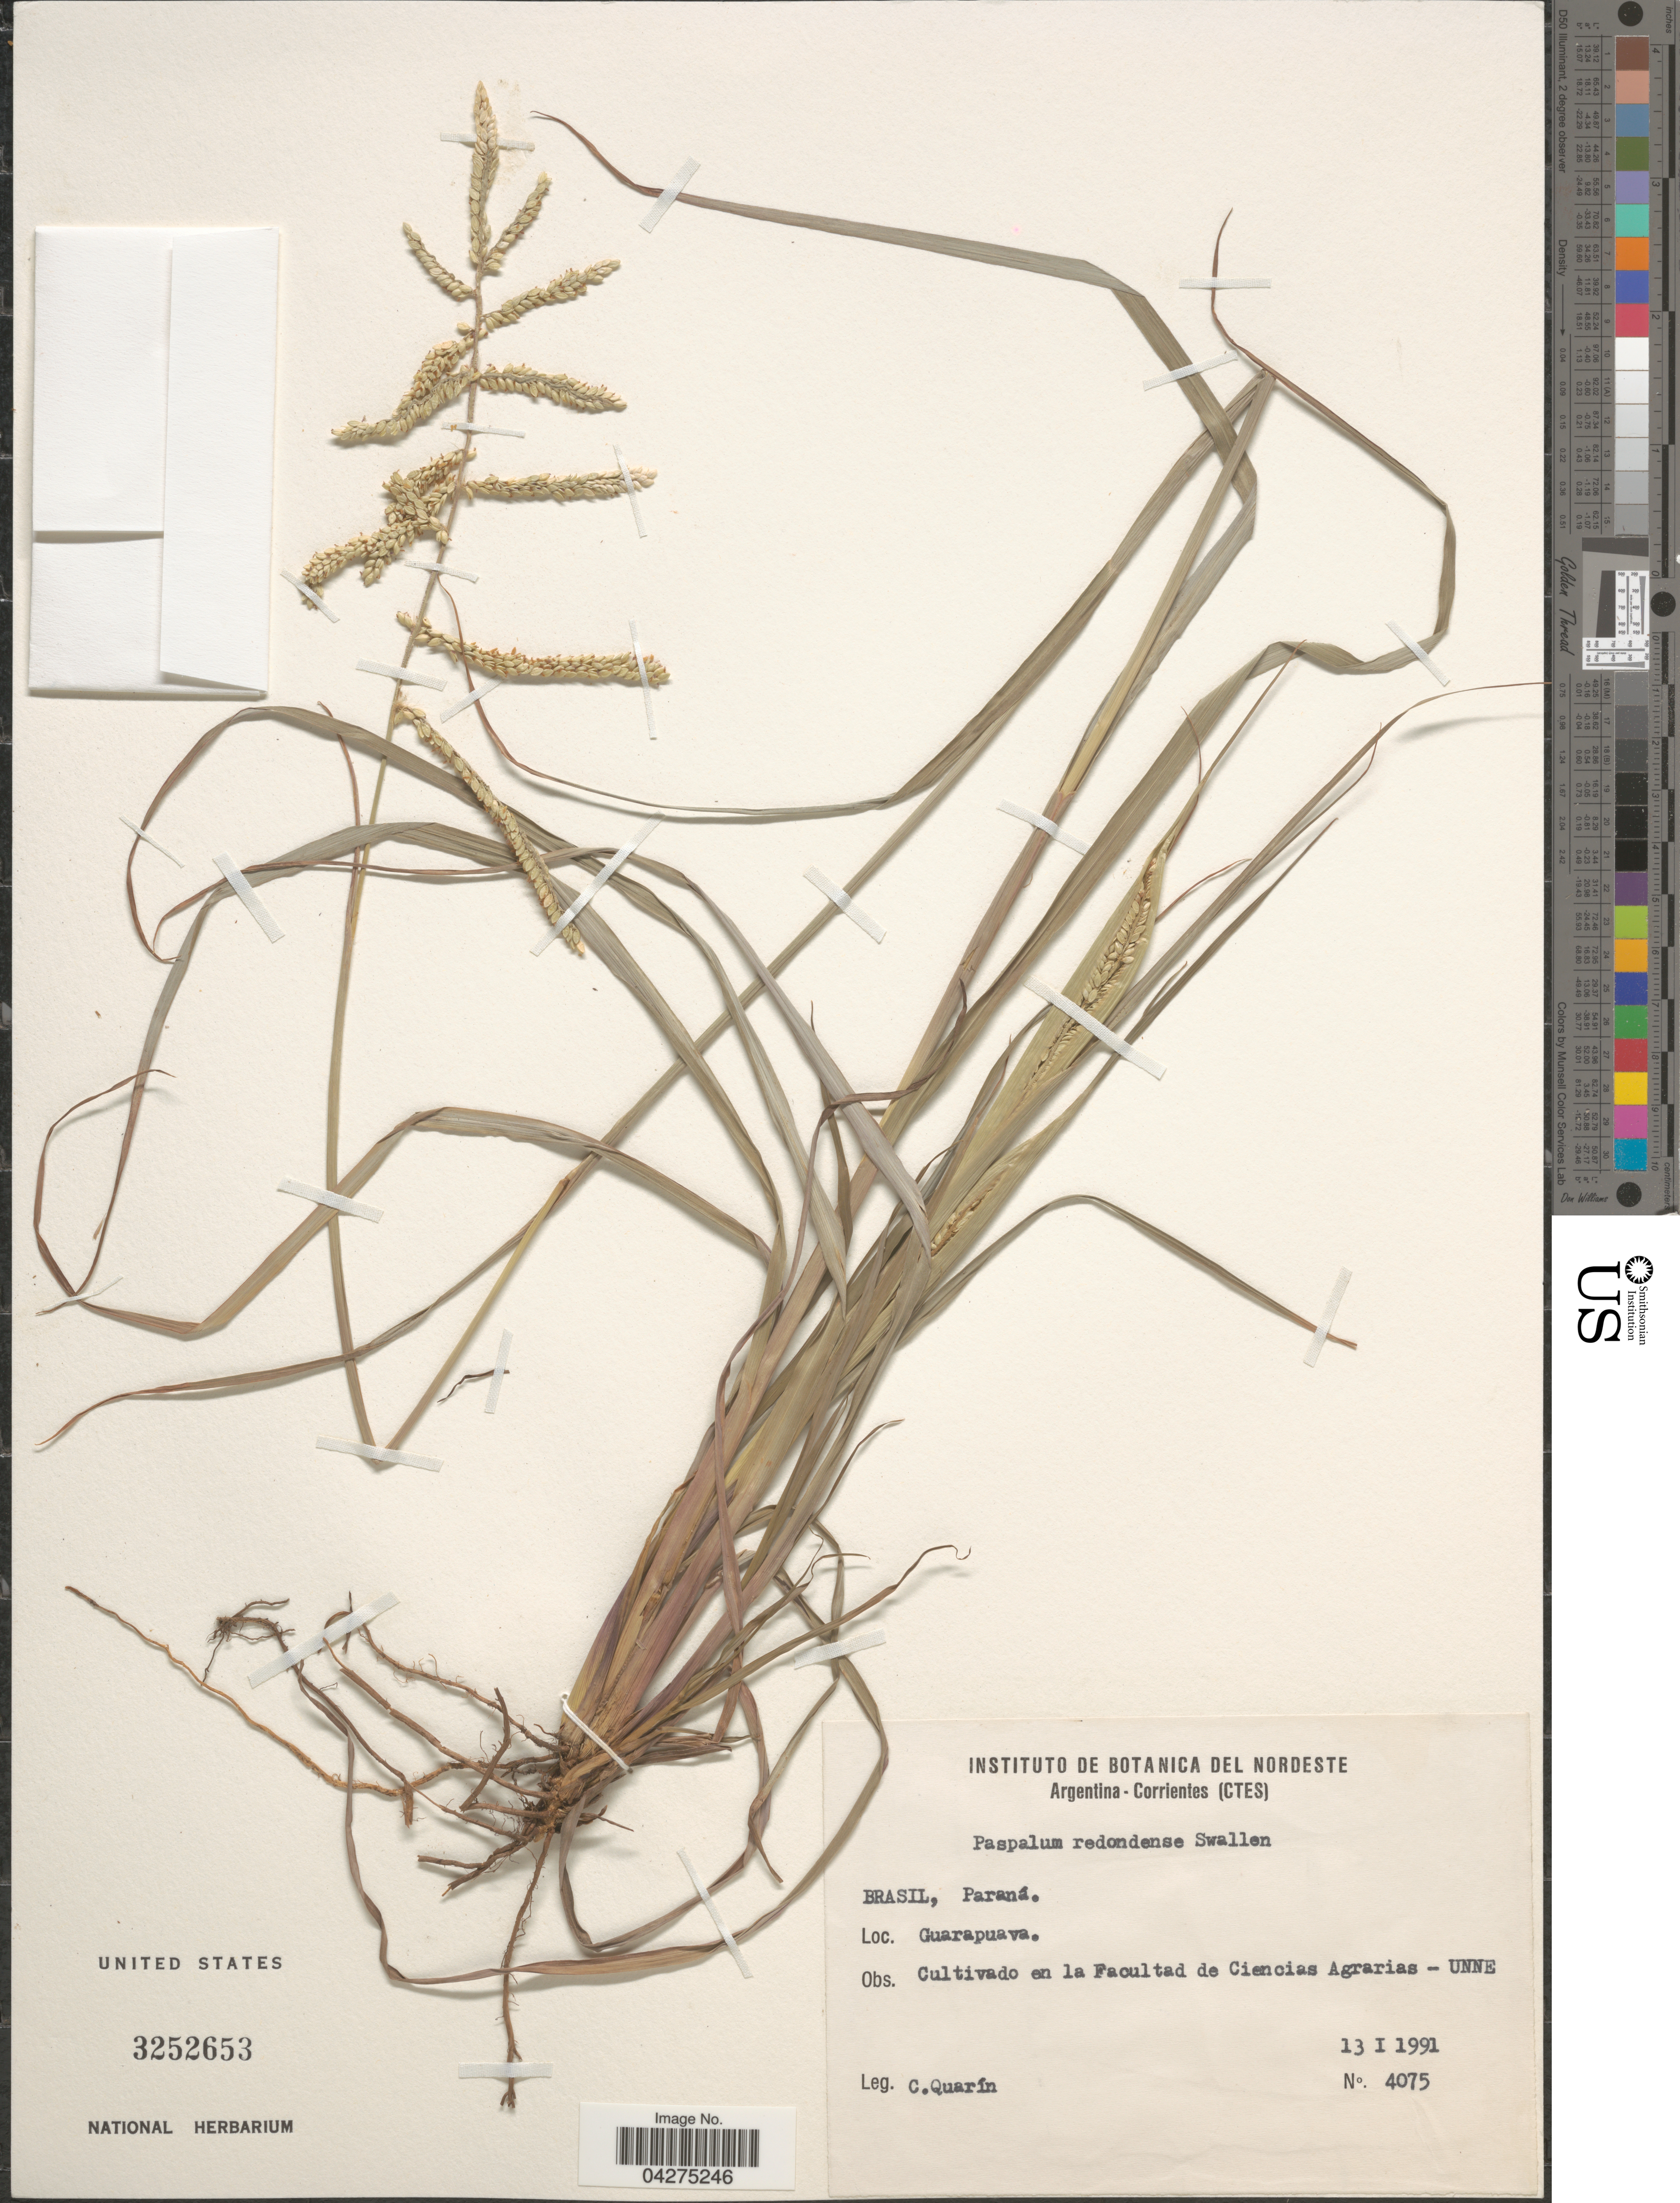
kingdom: Plantae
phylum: Tracheophyta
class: Liliopsida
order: Poales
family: Poaceae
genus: Paspalum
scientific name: Paspalum redondense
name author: Swallen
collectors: C. Quarín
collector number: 4075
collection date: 1991-01-13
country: Argentina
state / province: Corrientes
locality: Guarapuava [unsure placement]. Cultivado en la Facultad de Ciencias Agrarias- UNNE.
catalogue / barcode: US 3252653